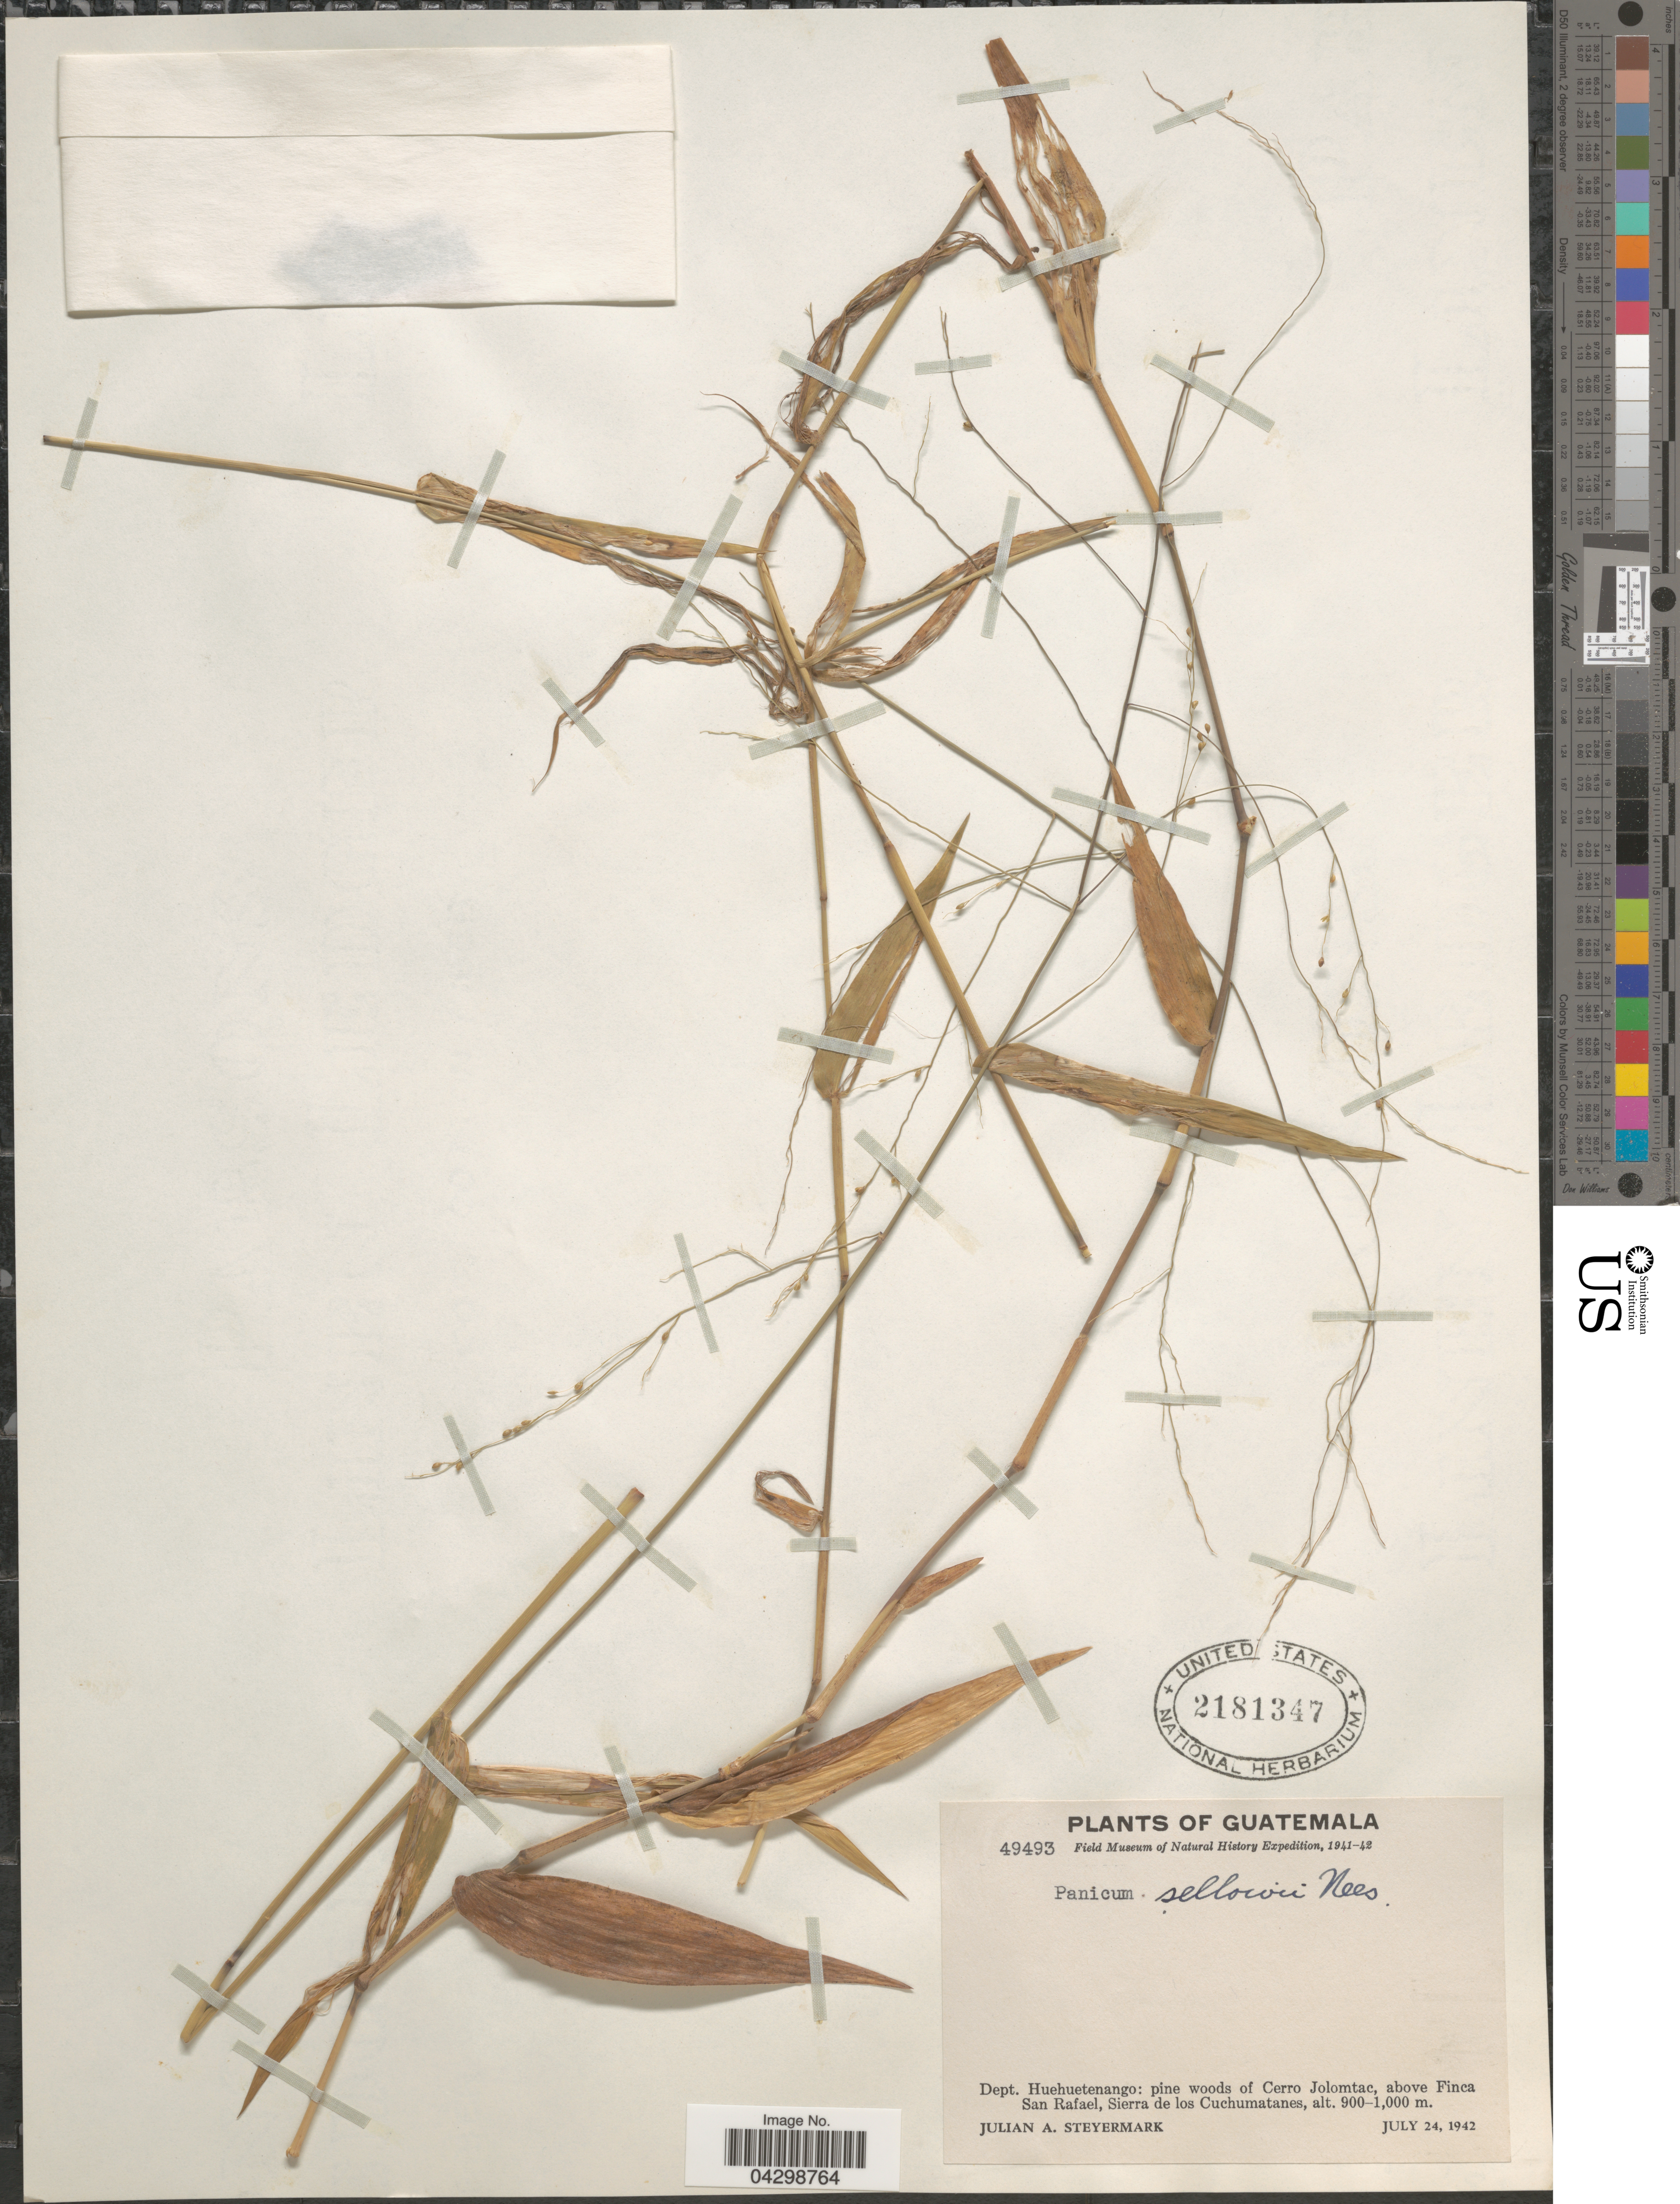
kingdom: Plantae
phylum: Tracheophyta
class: Liliopsida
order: Poales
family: Poaceae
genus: Panicum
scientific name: Panicum sellowii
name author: Nees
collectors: J. Steyermark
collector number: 49493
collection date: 1942-07-24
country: Guatemala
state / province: Huehuetenango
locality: Field Museum of Natural History Expedition, 1941-42. Dept. Huehuetenango: pine woods of Cerro Jolomtac, above Finca San Rafael, Sierra de los Cuchumatanes.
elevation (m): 900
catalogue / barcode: US 2181347